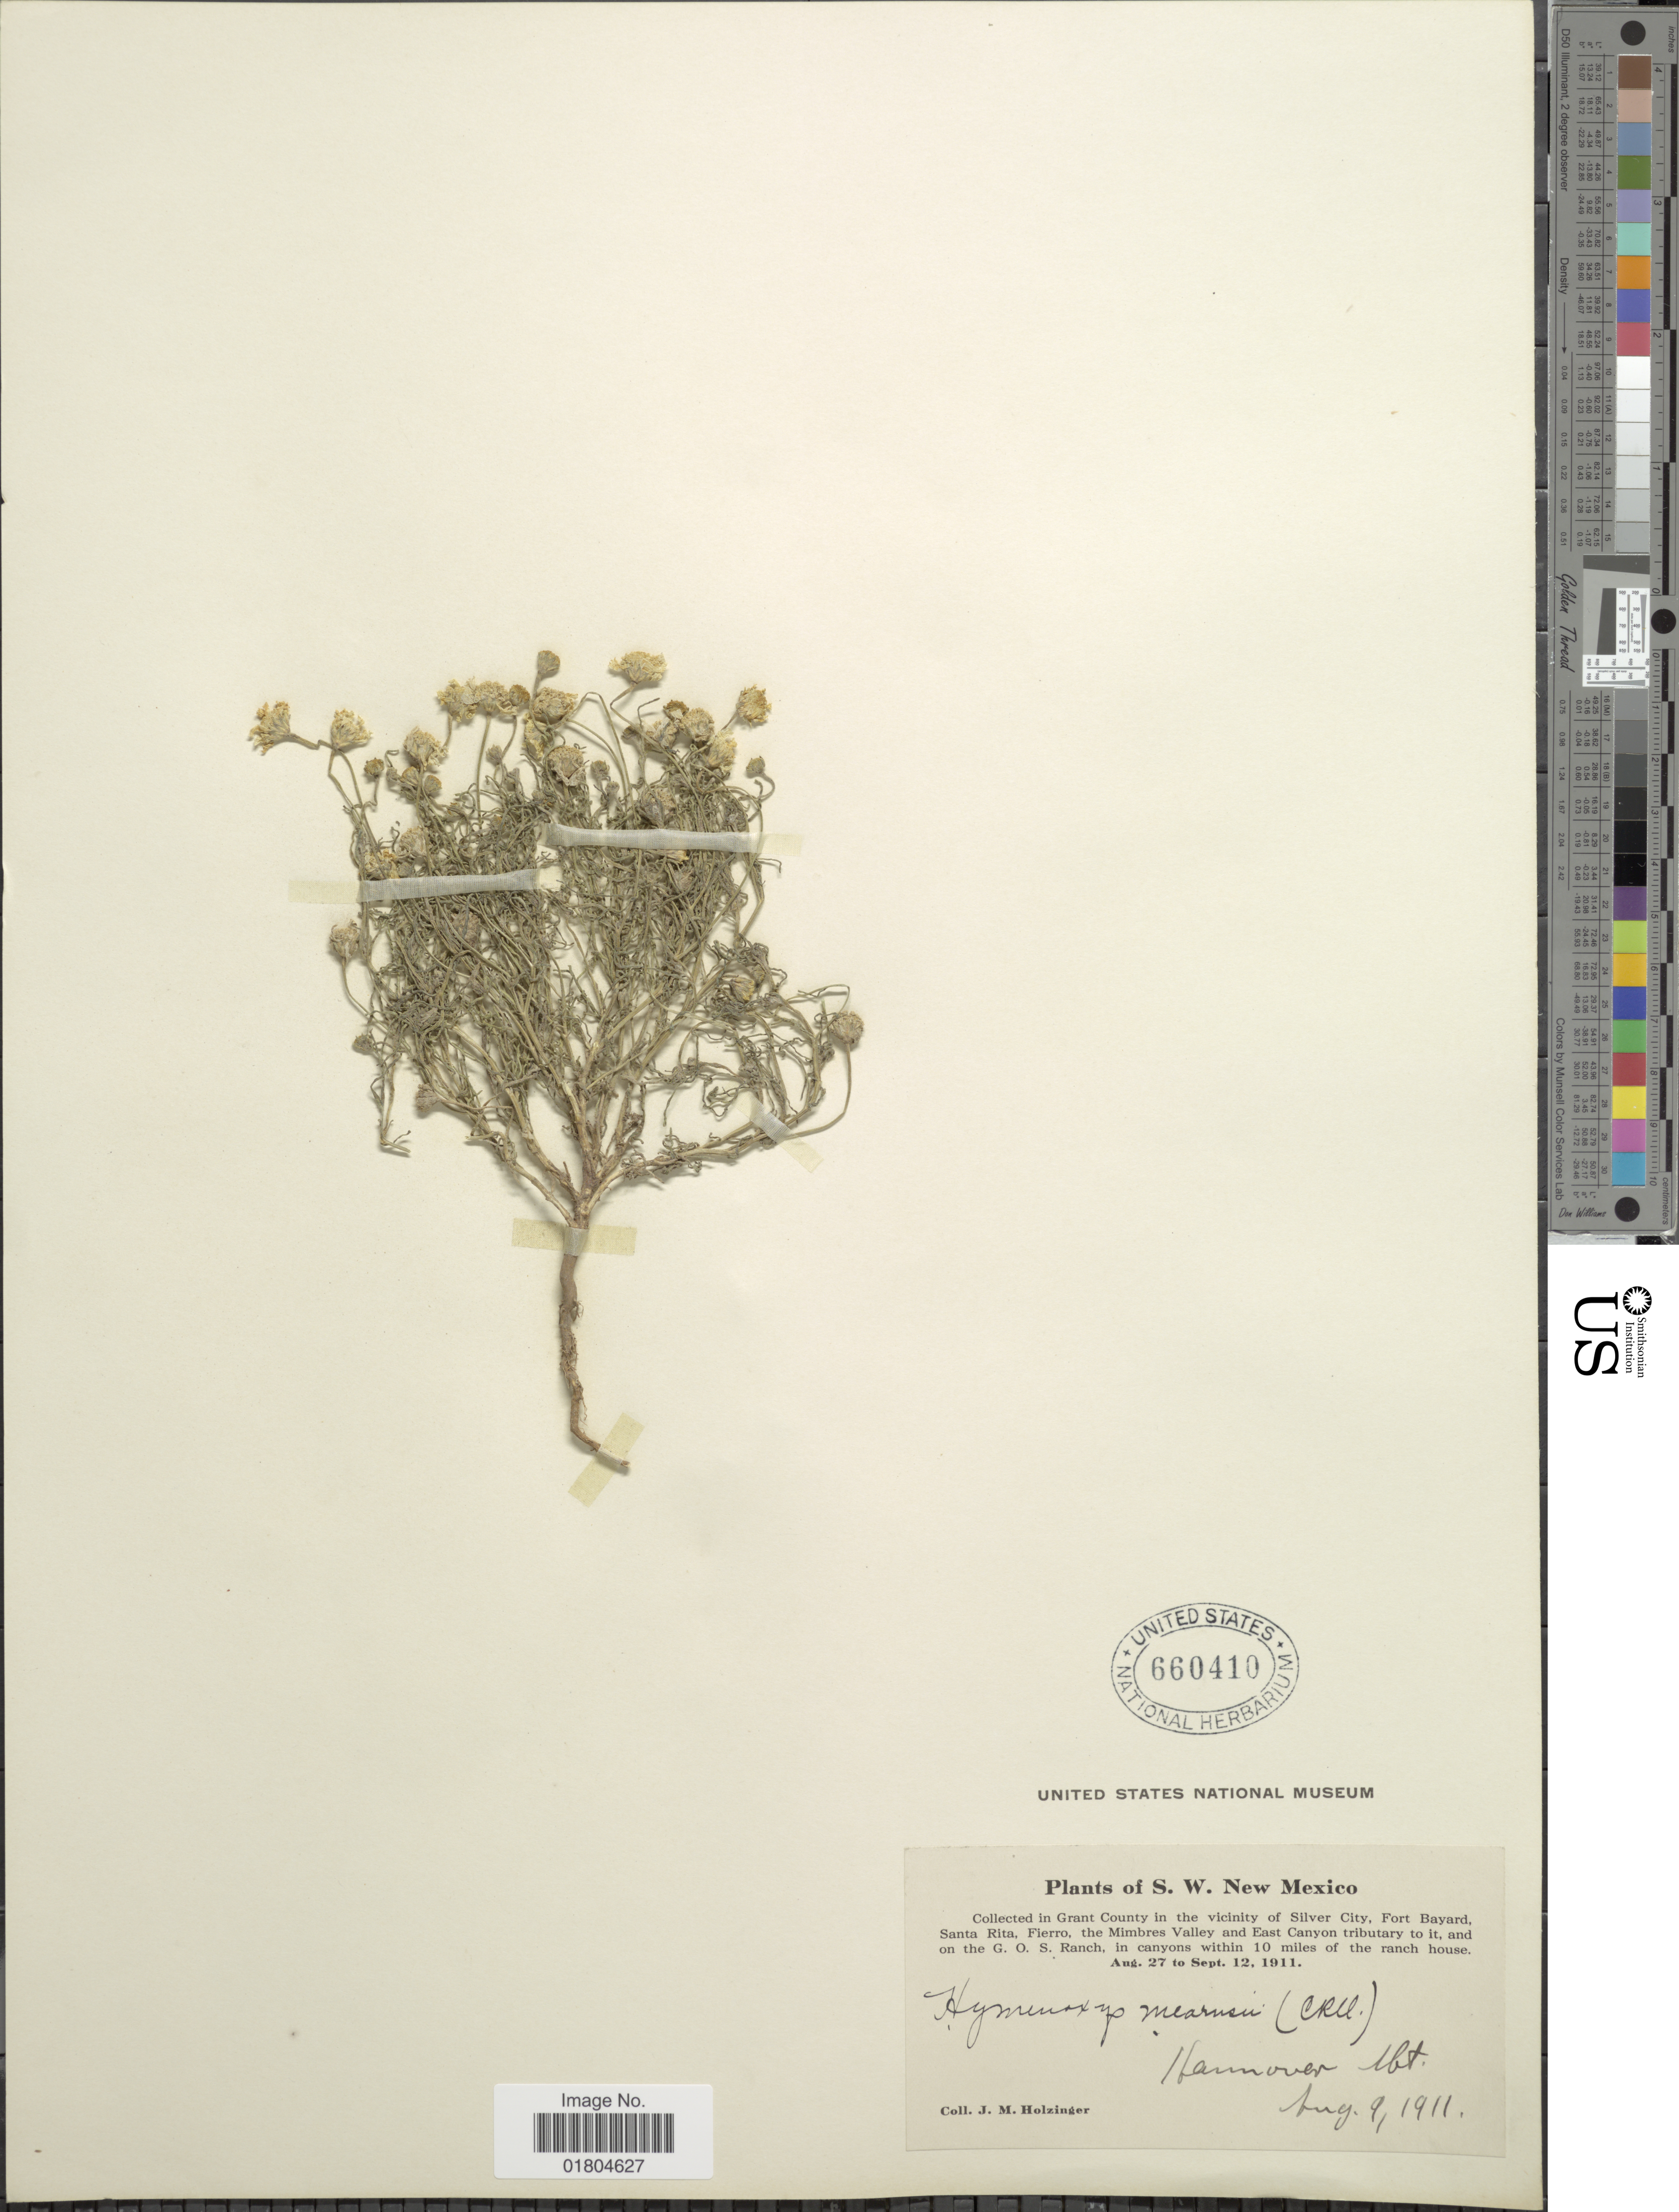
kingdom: Plantae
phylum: Tracheophyta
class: Magnoliopsida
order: Asterales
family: Asteraceae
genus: Hymenoxys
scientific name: Hymenoxys odorata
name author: DC.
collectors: J. M. Holzinger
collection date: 1911-08-09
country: United States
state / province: New Mexico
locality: S. W. New Mexico. Hanover Mt. Grant County in the vicinity of Silver City, Fort Bayard, Santa Rita, Fierro, the Mimbres Valley and East Canyon tributary to it, and on the G. O. S. Ranch, in canyons within 10 miles of the ranch house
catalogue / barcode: US 660410